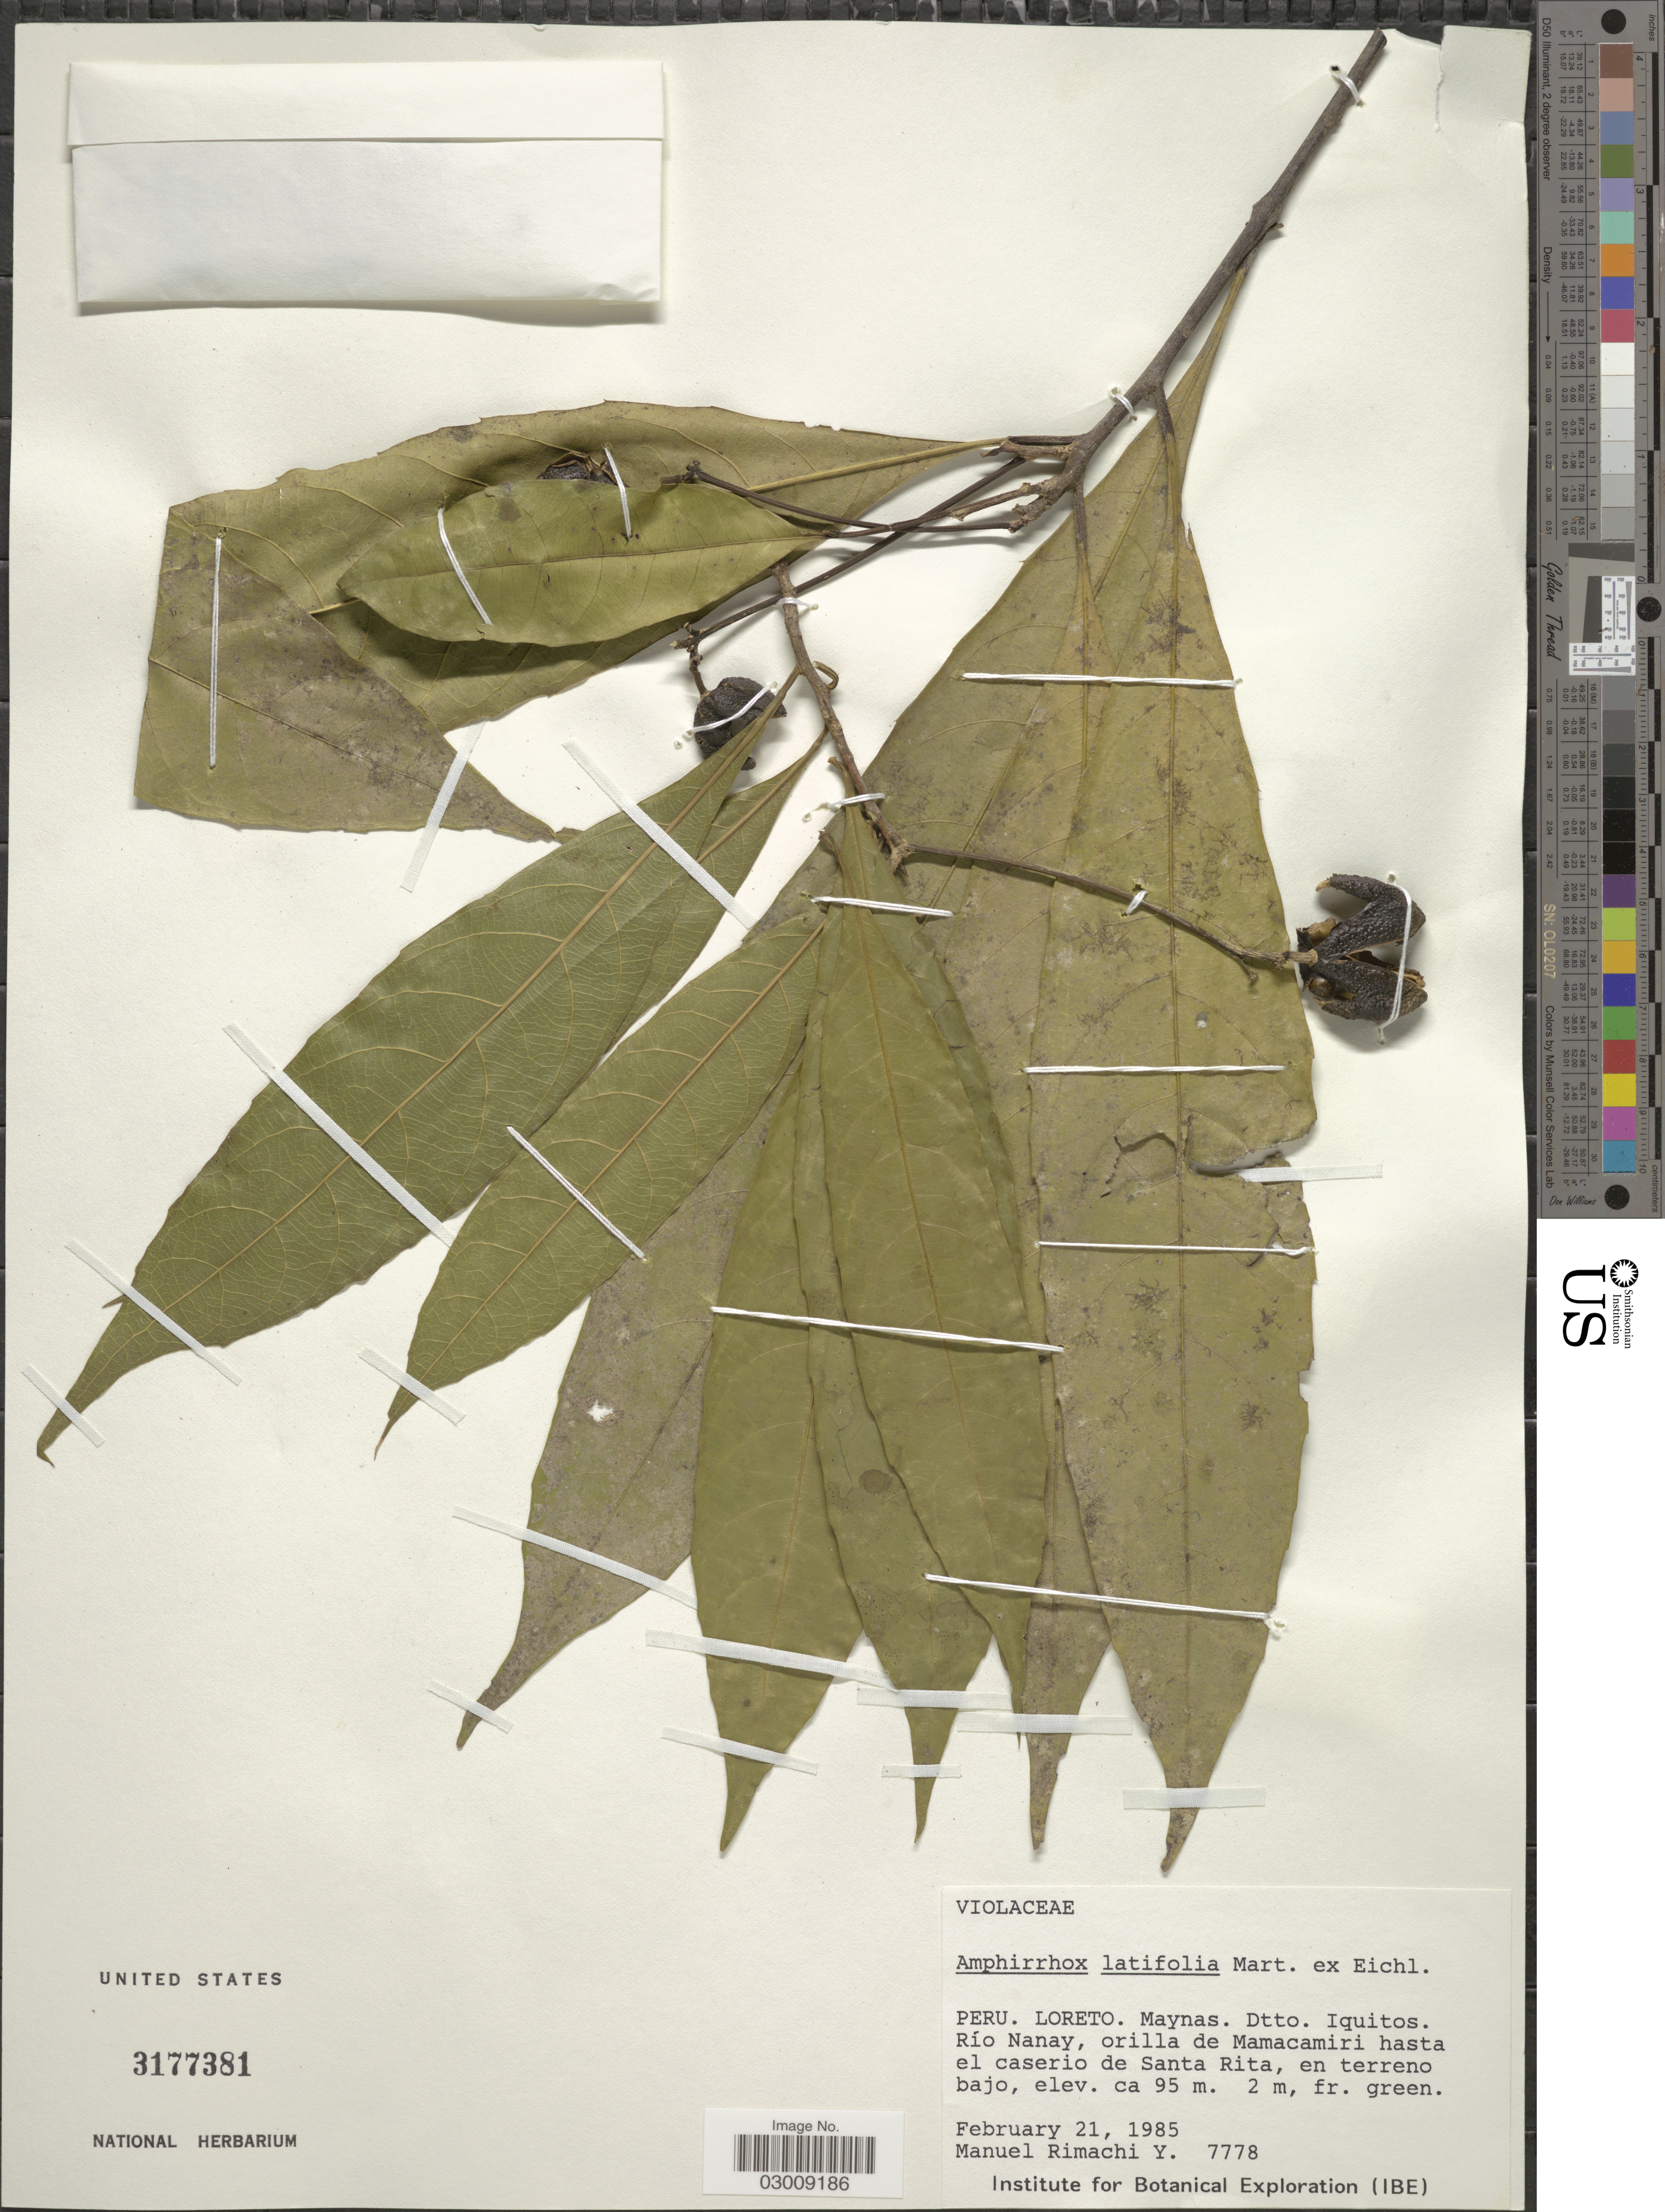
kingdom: Plantae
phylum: Tracheophyta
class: Magnoliopsida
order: Malpighiales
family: Violaceae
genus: Amphirrhox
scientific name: Amphirrhox latifolia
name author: Mart. ex Eichler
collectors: M. Rimachi Y.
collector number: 7778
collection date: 1985-02-21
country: Peru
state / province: Loreto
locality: Maynas. Dtto. Iquitos. Río Nanay, orilla d Mamacamiri hasta el caserio de Santa Rita, en terreno bajo.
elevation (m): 95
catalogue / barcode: US 3177381